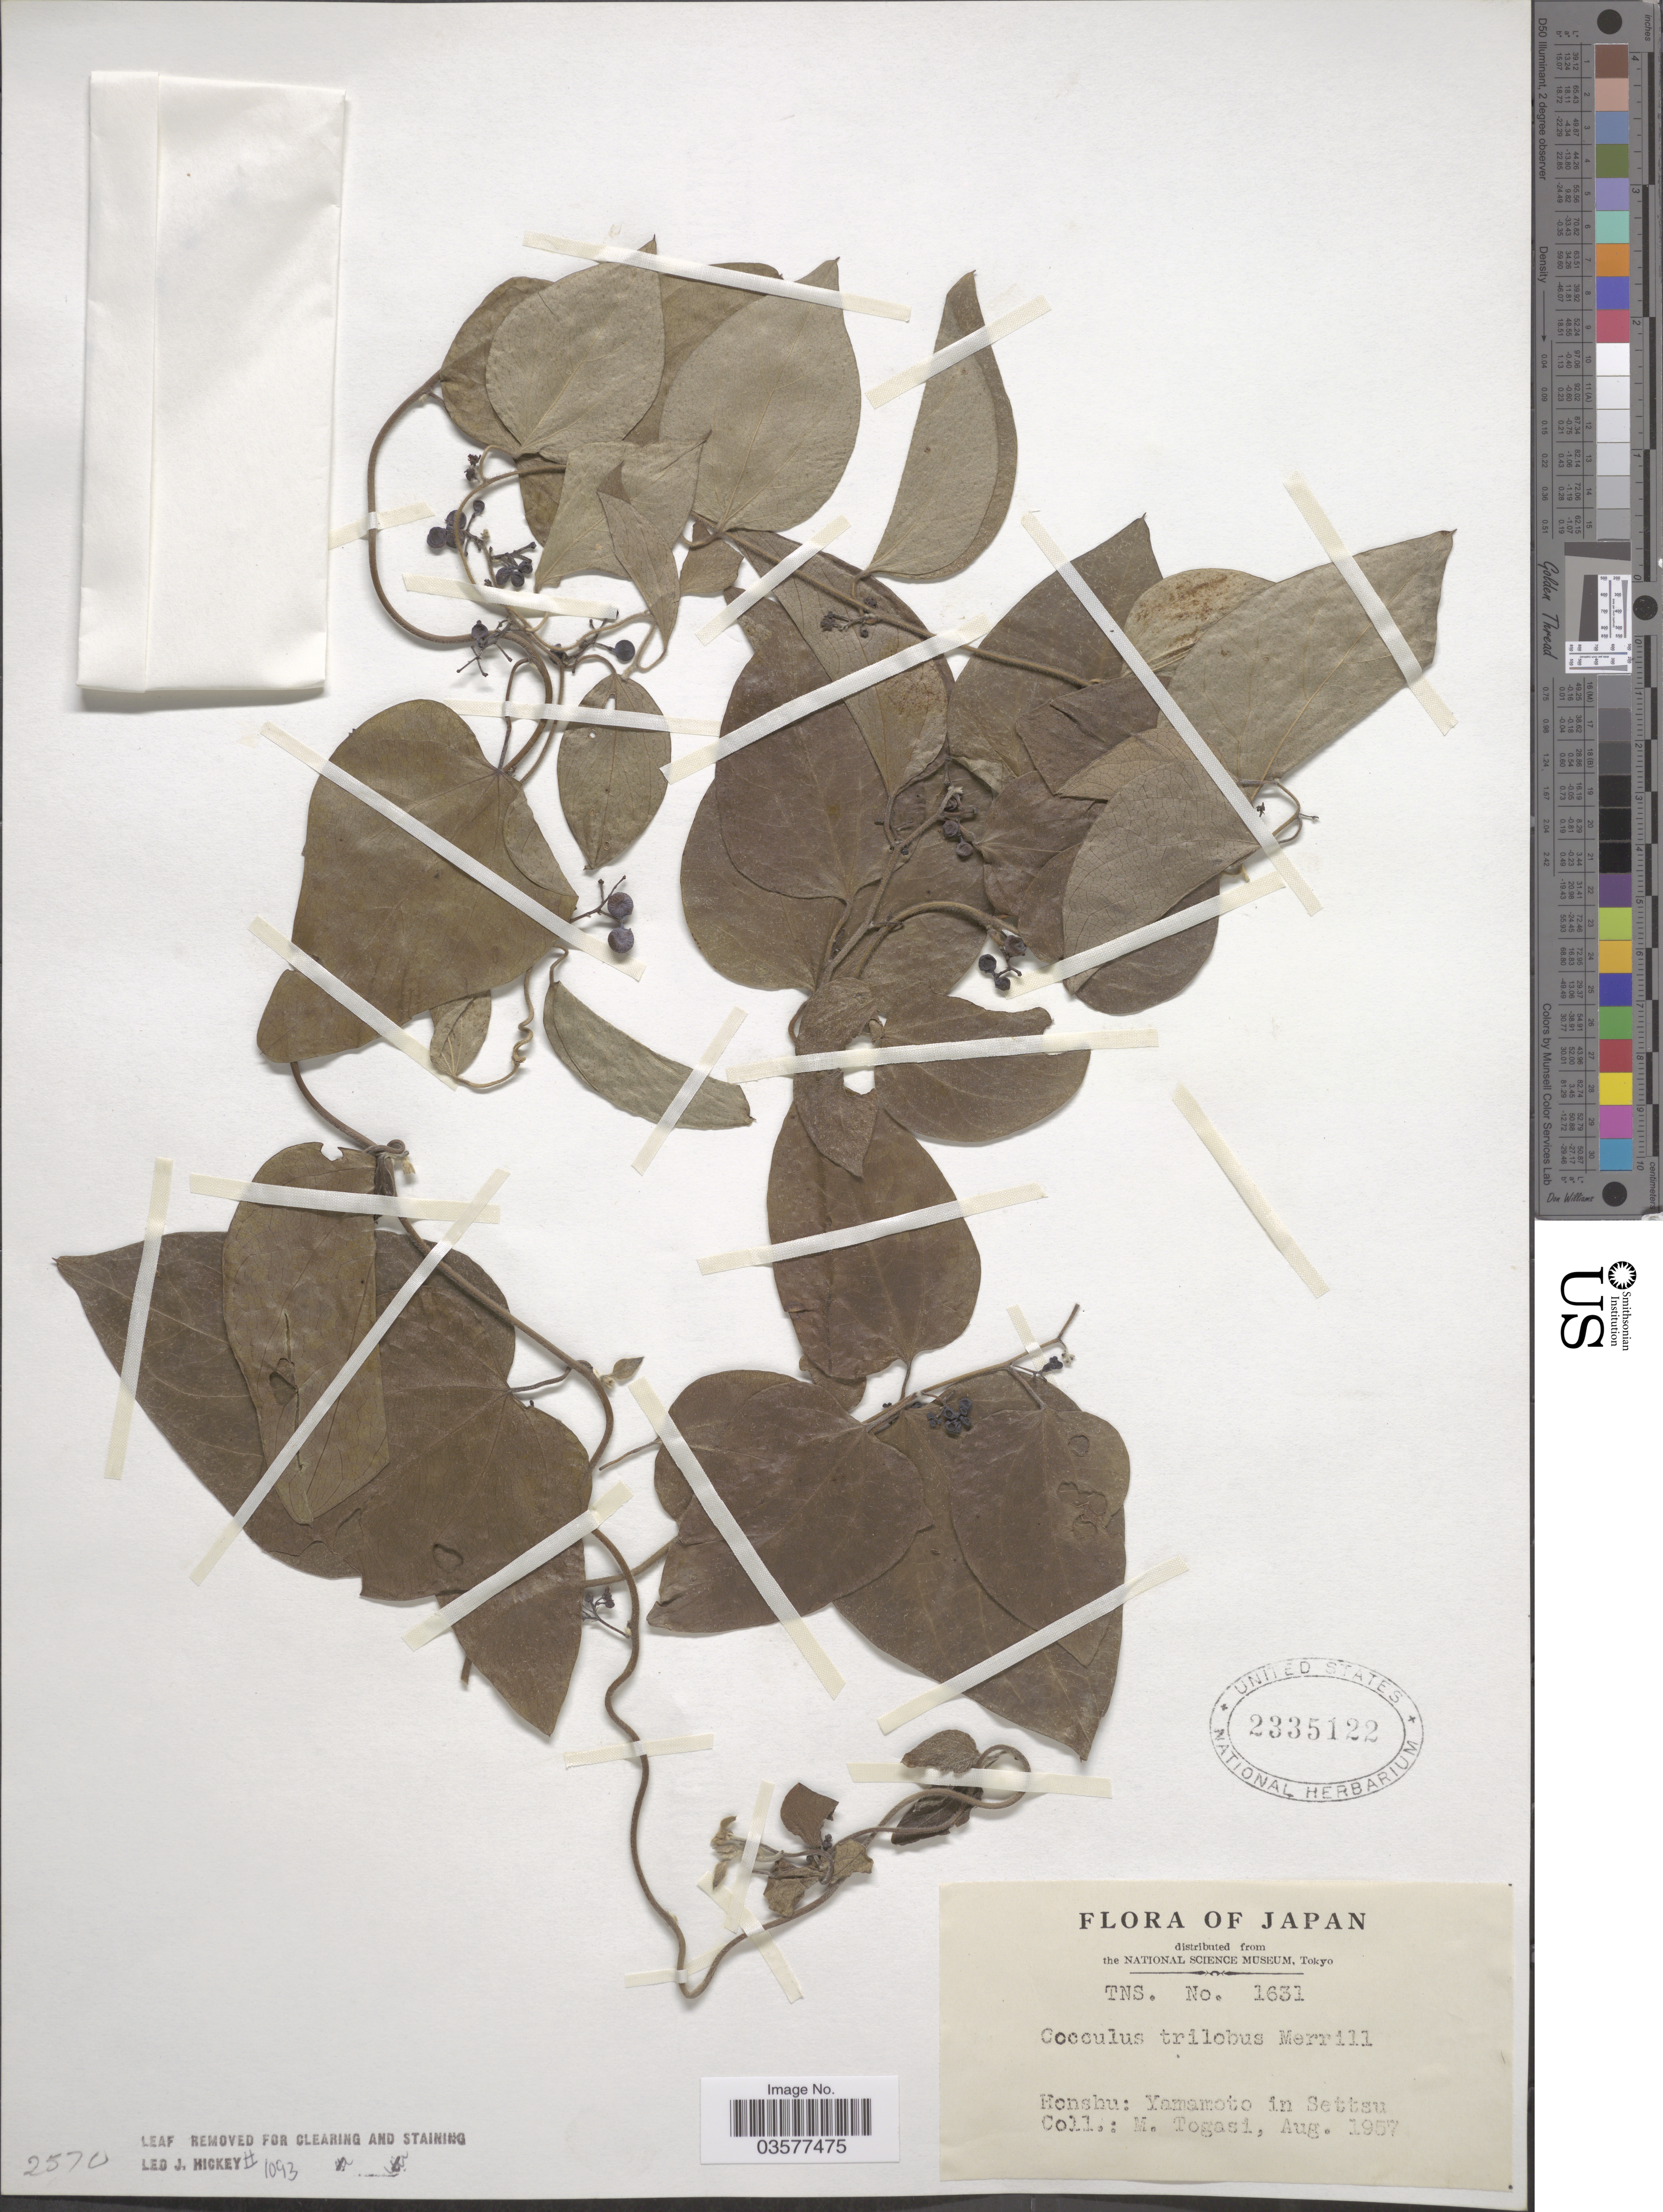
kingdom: Plantae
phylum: Tracheophyta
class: Magnoliopsida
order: Ranunculales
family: Menispermaceae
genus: Cocculus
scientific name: Cocculus orbiculatus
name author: (L.) DC.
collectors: M. Togasi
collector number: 1631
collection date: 1957-08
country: Japan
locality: Honshu: Yamamoto in Settsu.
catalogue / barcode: US 2335122